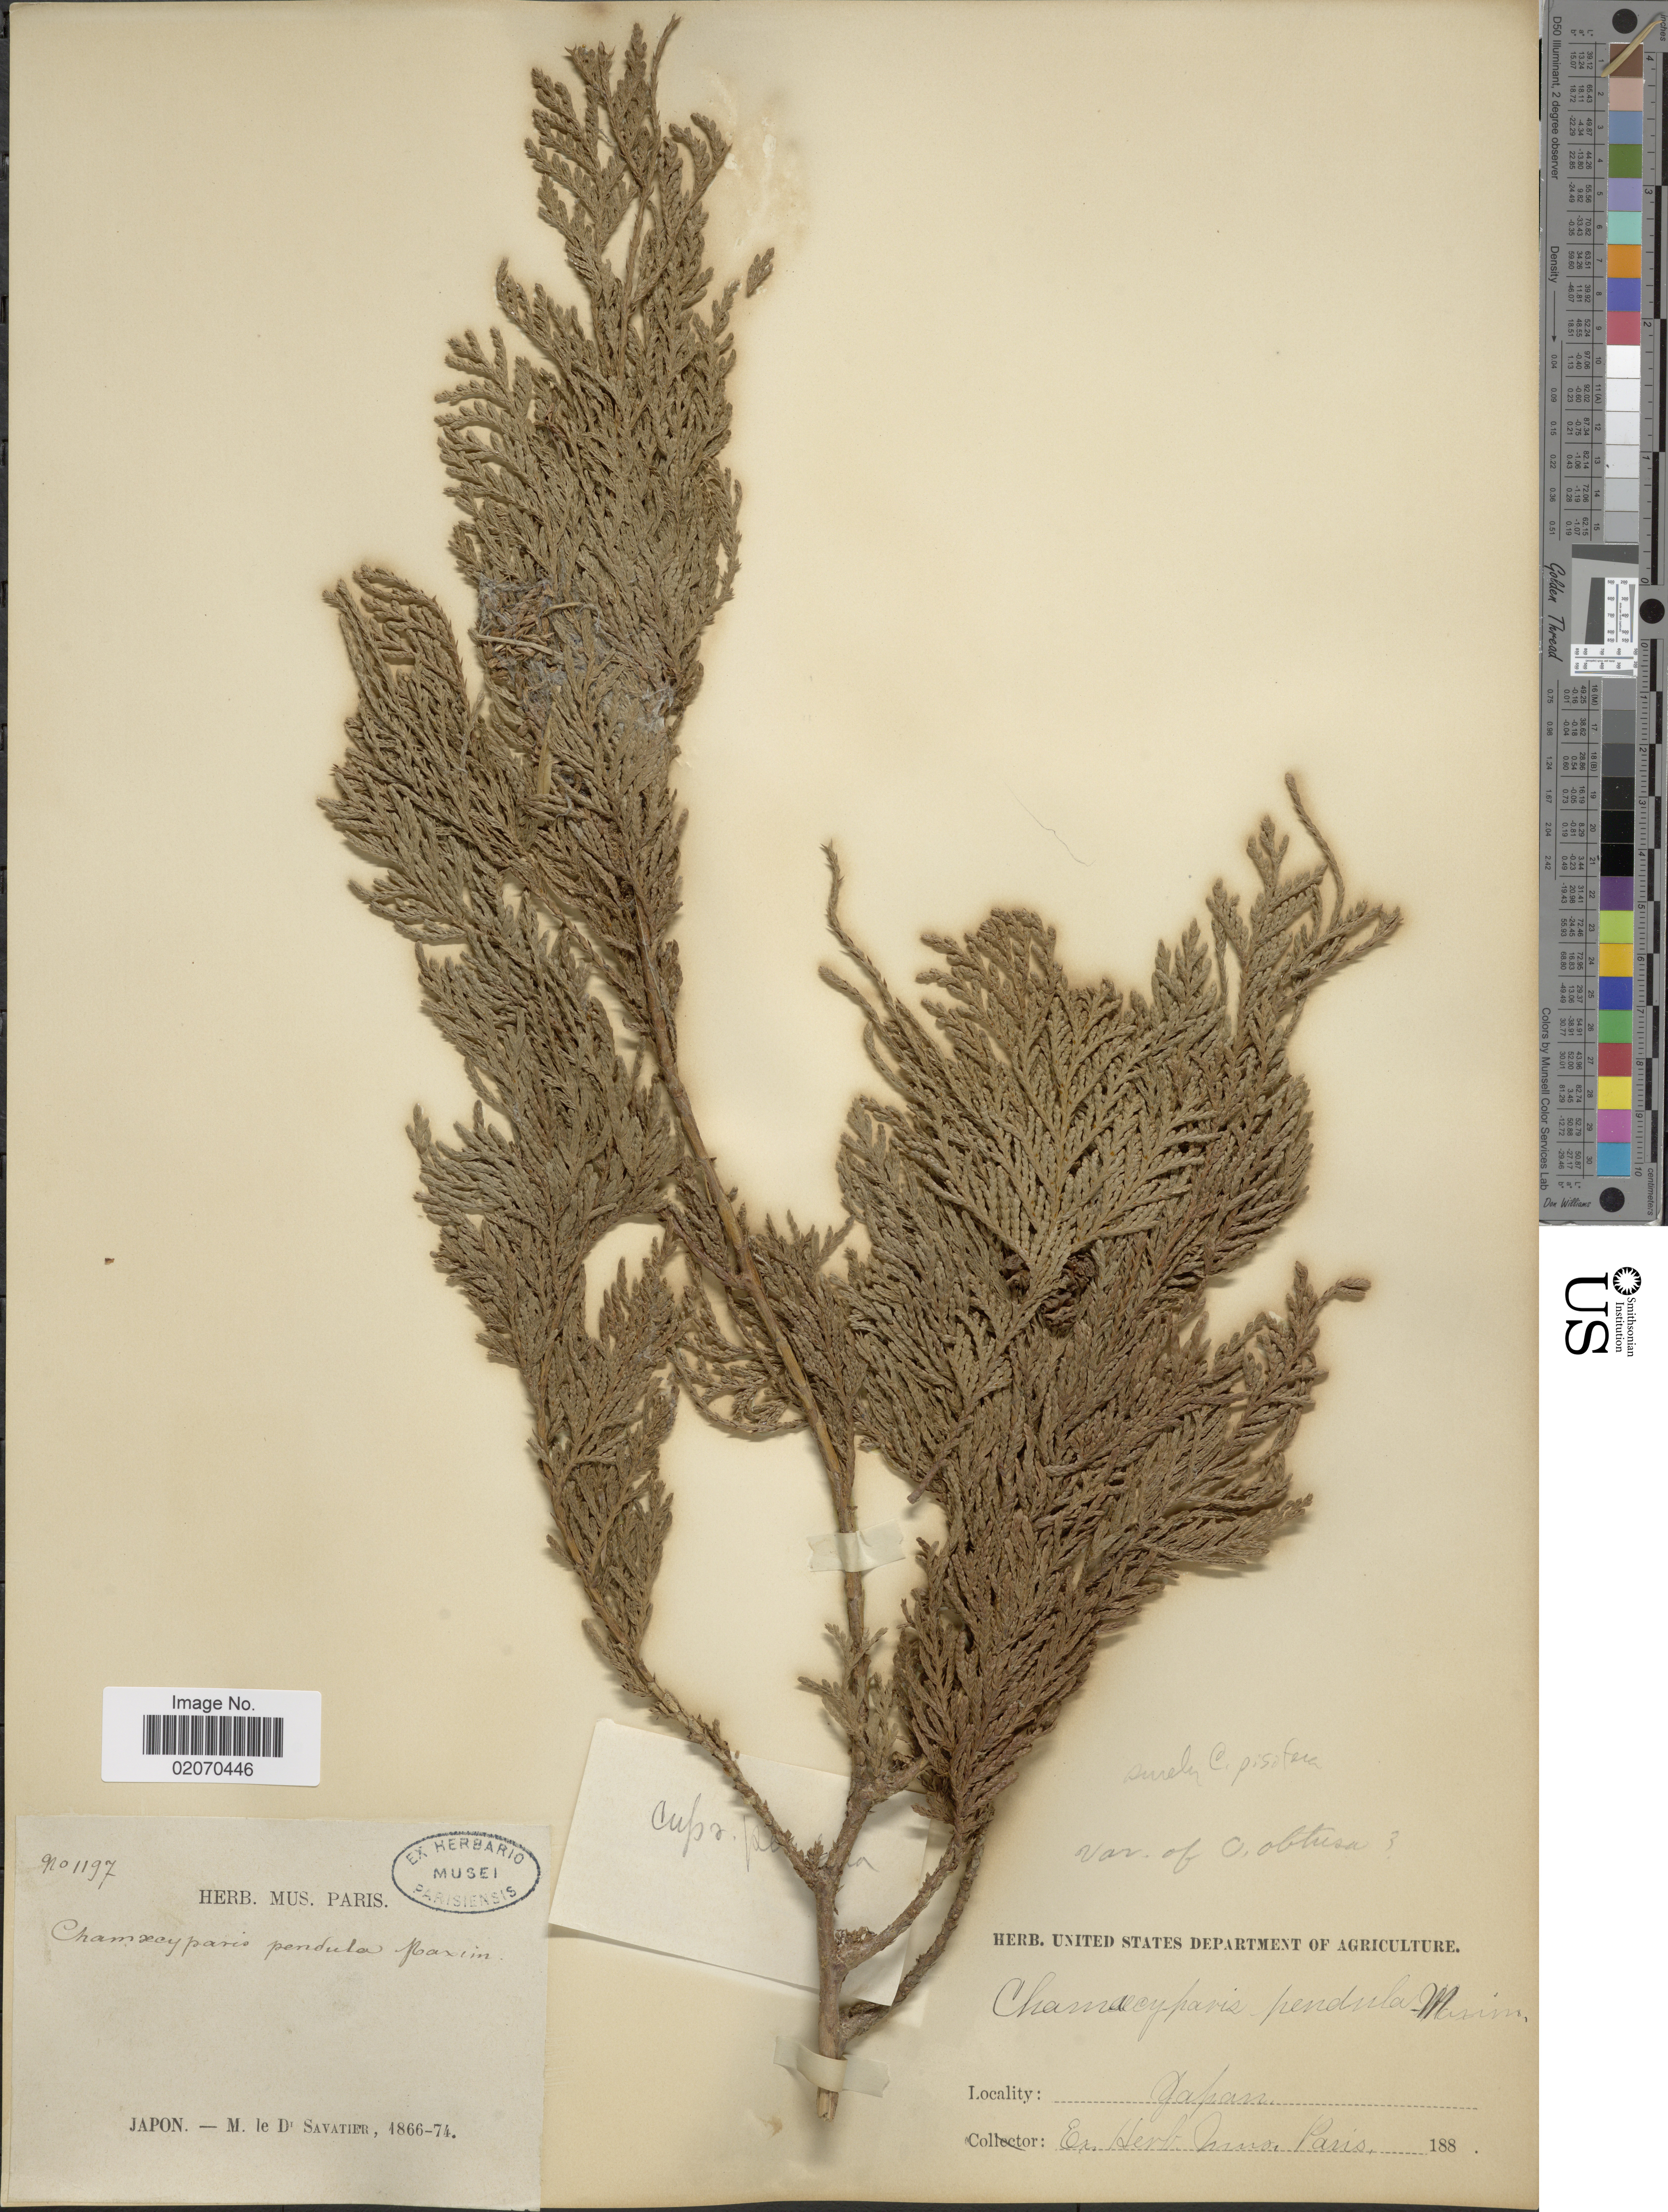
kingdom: Plantae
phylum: Tracheophyta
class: Pinopsida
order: Pinales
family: Cupressaceae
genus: Chamaecyparis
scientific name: Chamaecyparis pisifera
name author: (Siebold & Zucc.) Endl.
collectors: M. Savatier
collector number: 1197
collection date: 1866/1874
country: Japan